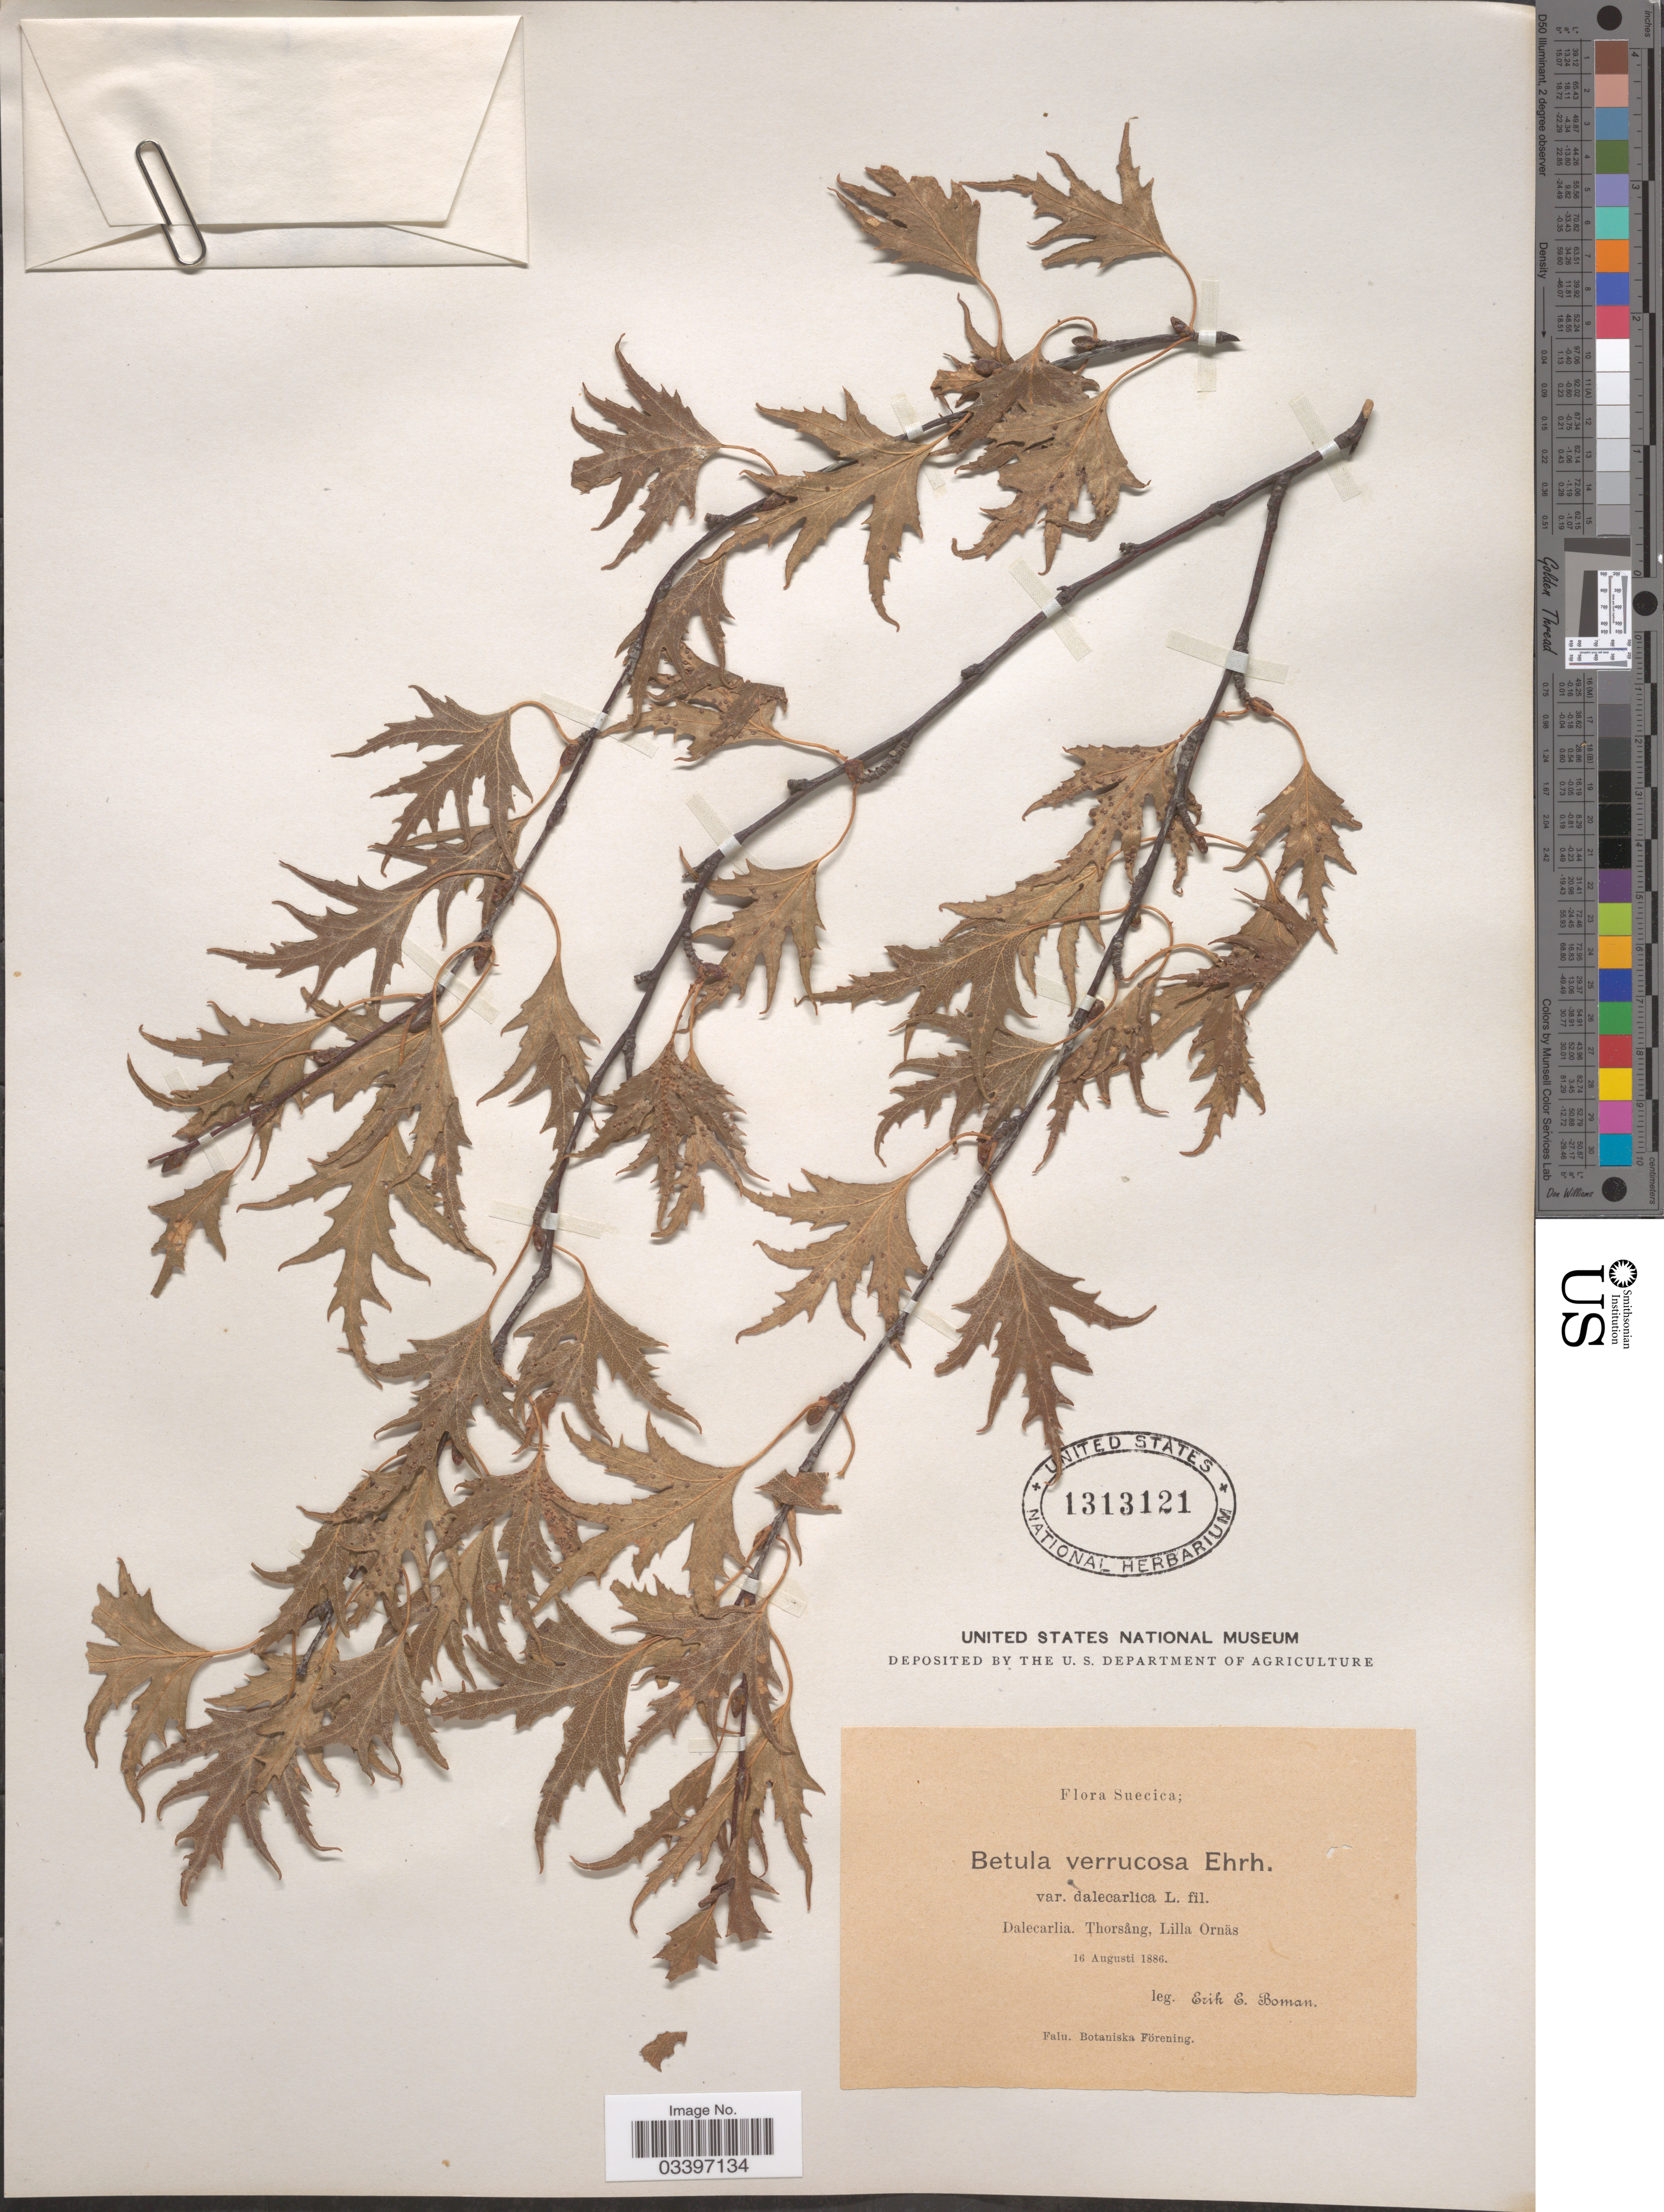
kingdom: Plantae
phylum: Tracheophyta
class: Magnoliopsida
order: Fagales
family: Betulaceae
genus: Betula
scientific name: Betula verrucosa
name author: Ehrh.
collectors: E. Boman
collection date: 1886-08-16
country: Sweden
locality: Suecica. Dalecarlia. Thorsång, Lilla Ornäs.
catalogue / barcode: US 1313121